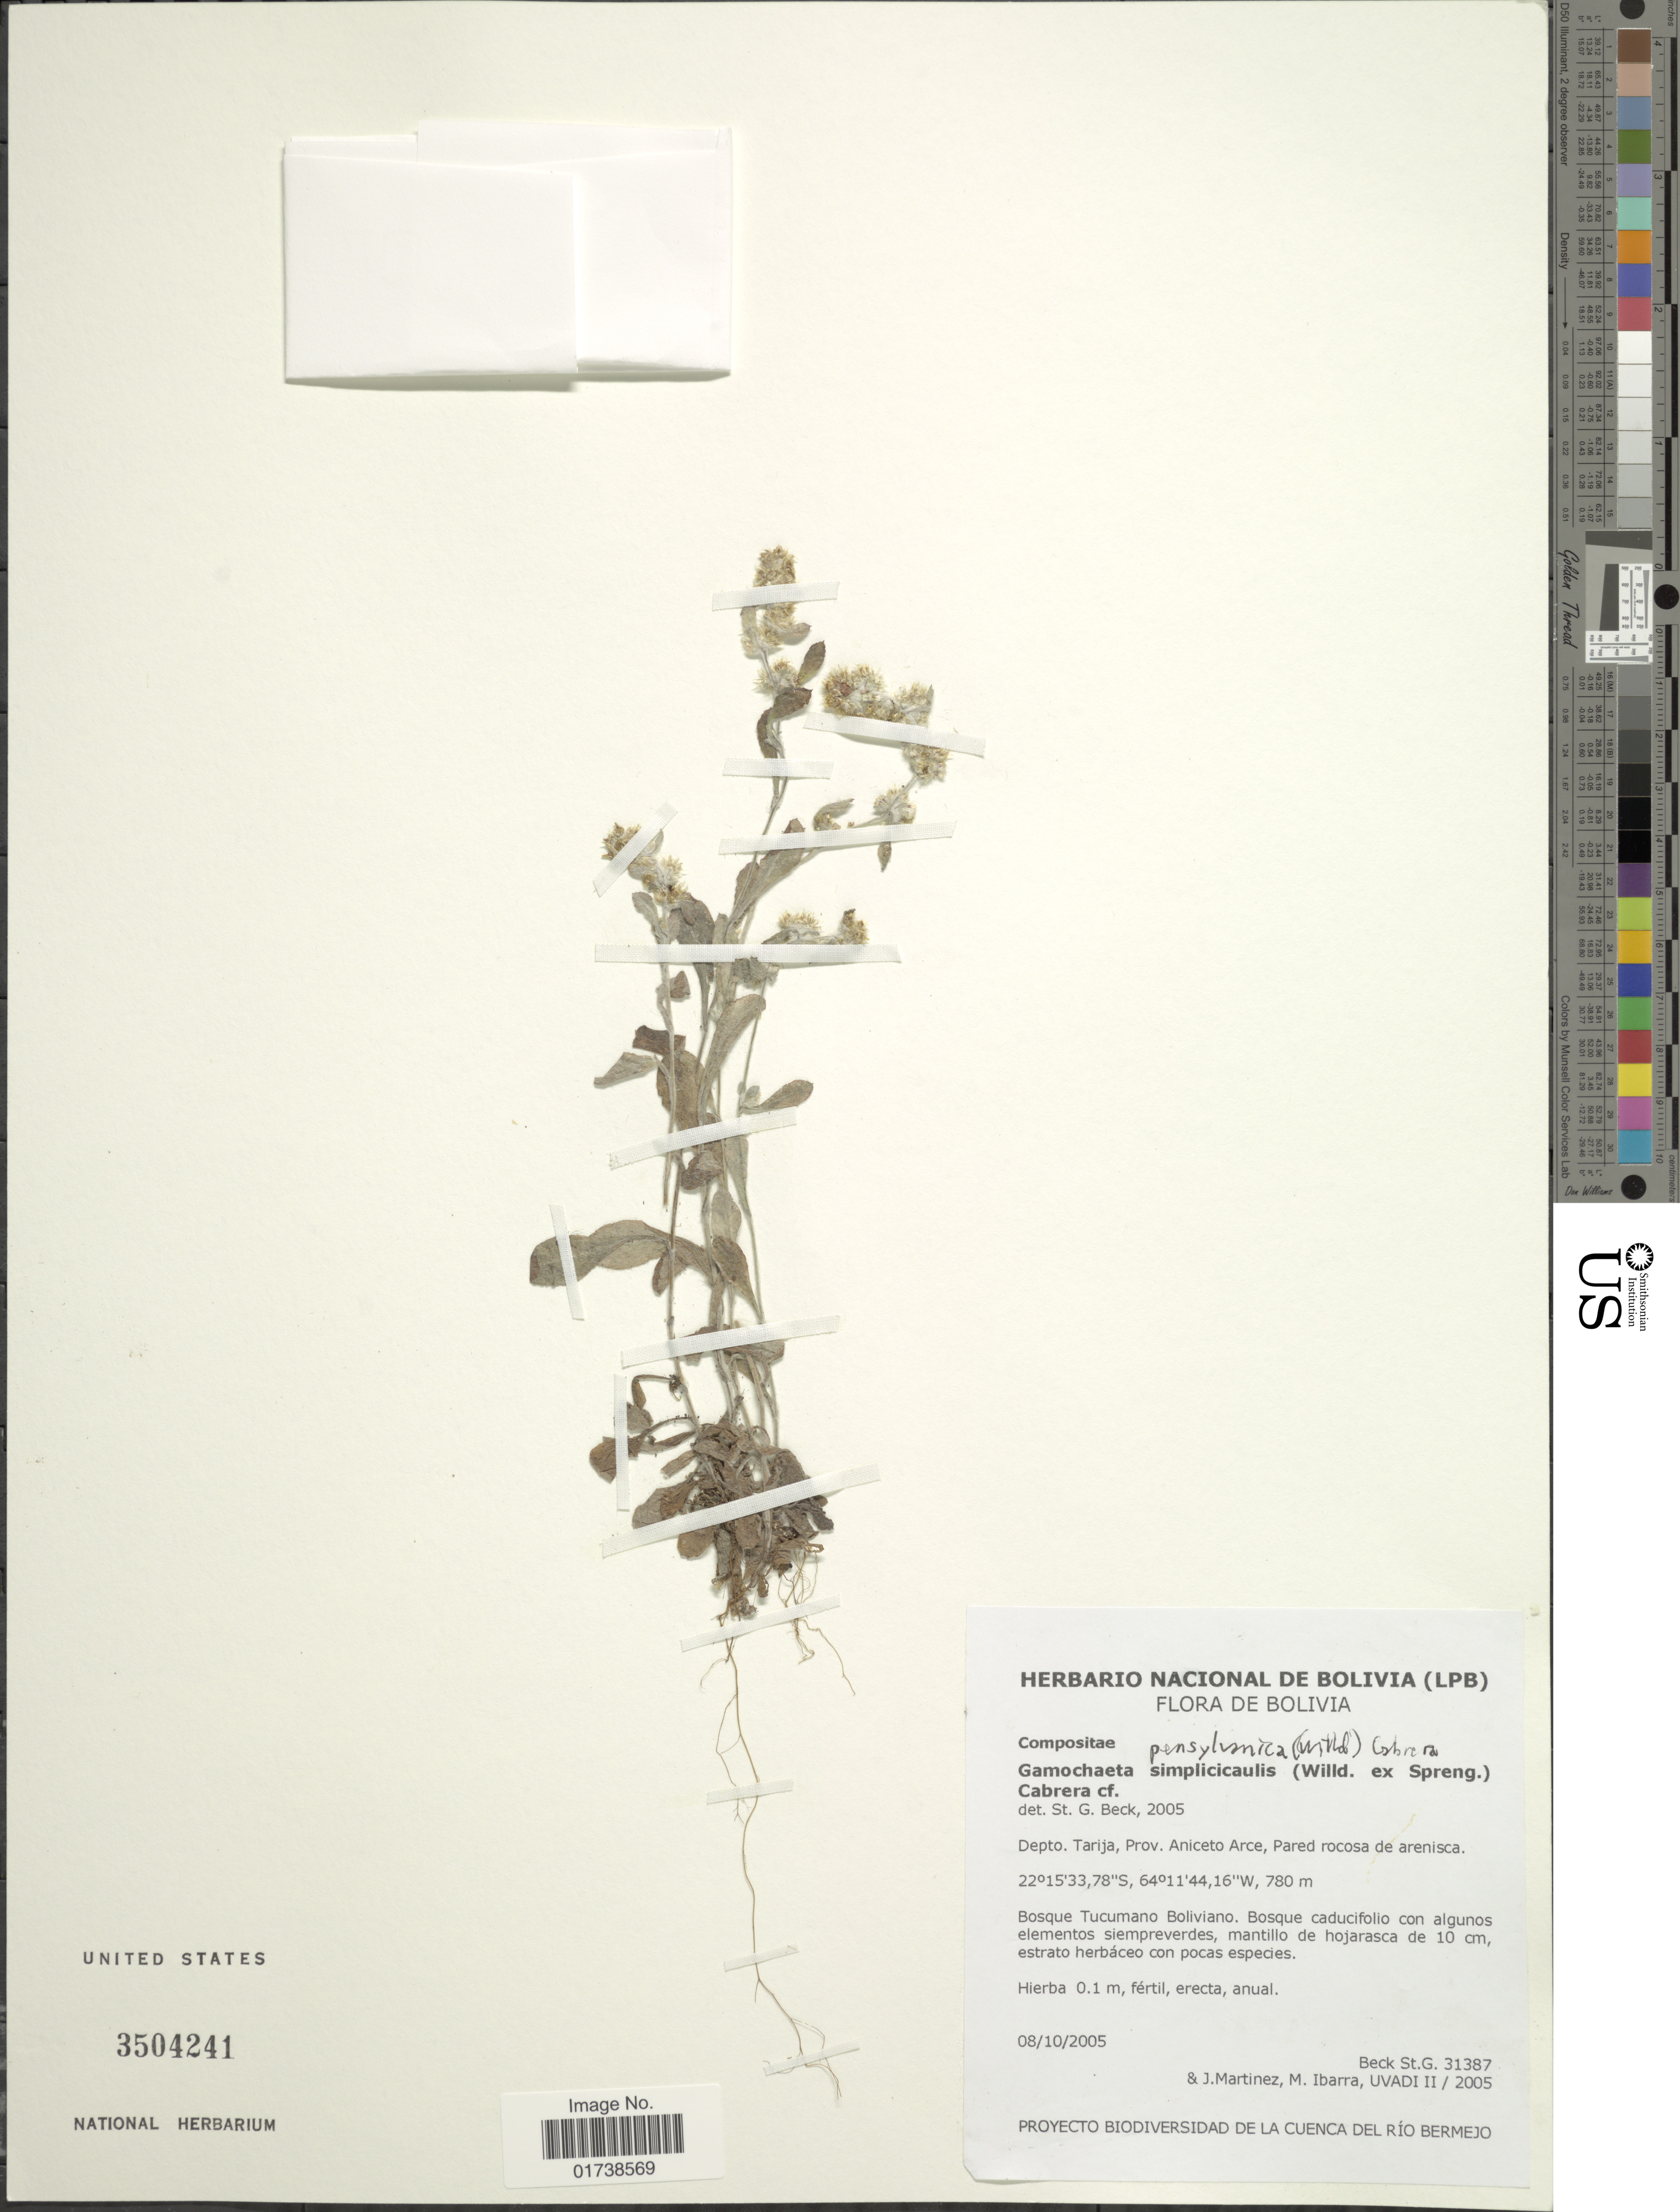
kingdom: Plantae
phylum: Tracheophyta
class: Magnoliopsida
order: Asterales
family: Asteraceae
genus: Gamochaeta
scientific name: Gamochaeta pensylvanica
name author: (Willd.) Cabrera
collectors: S. G. Beck, J. Martinez, M. Ibarra & UVADI II/2005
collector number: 2005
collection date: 2005-10-08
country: Bolivia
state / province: Tarija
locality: Prov. Aniceto Arce, Pared rocosa de arenisca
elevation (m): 780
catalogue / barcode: US 3504241